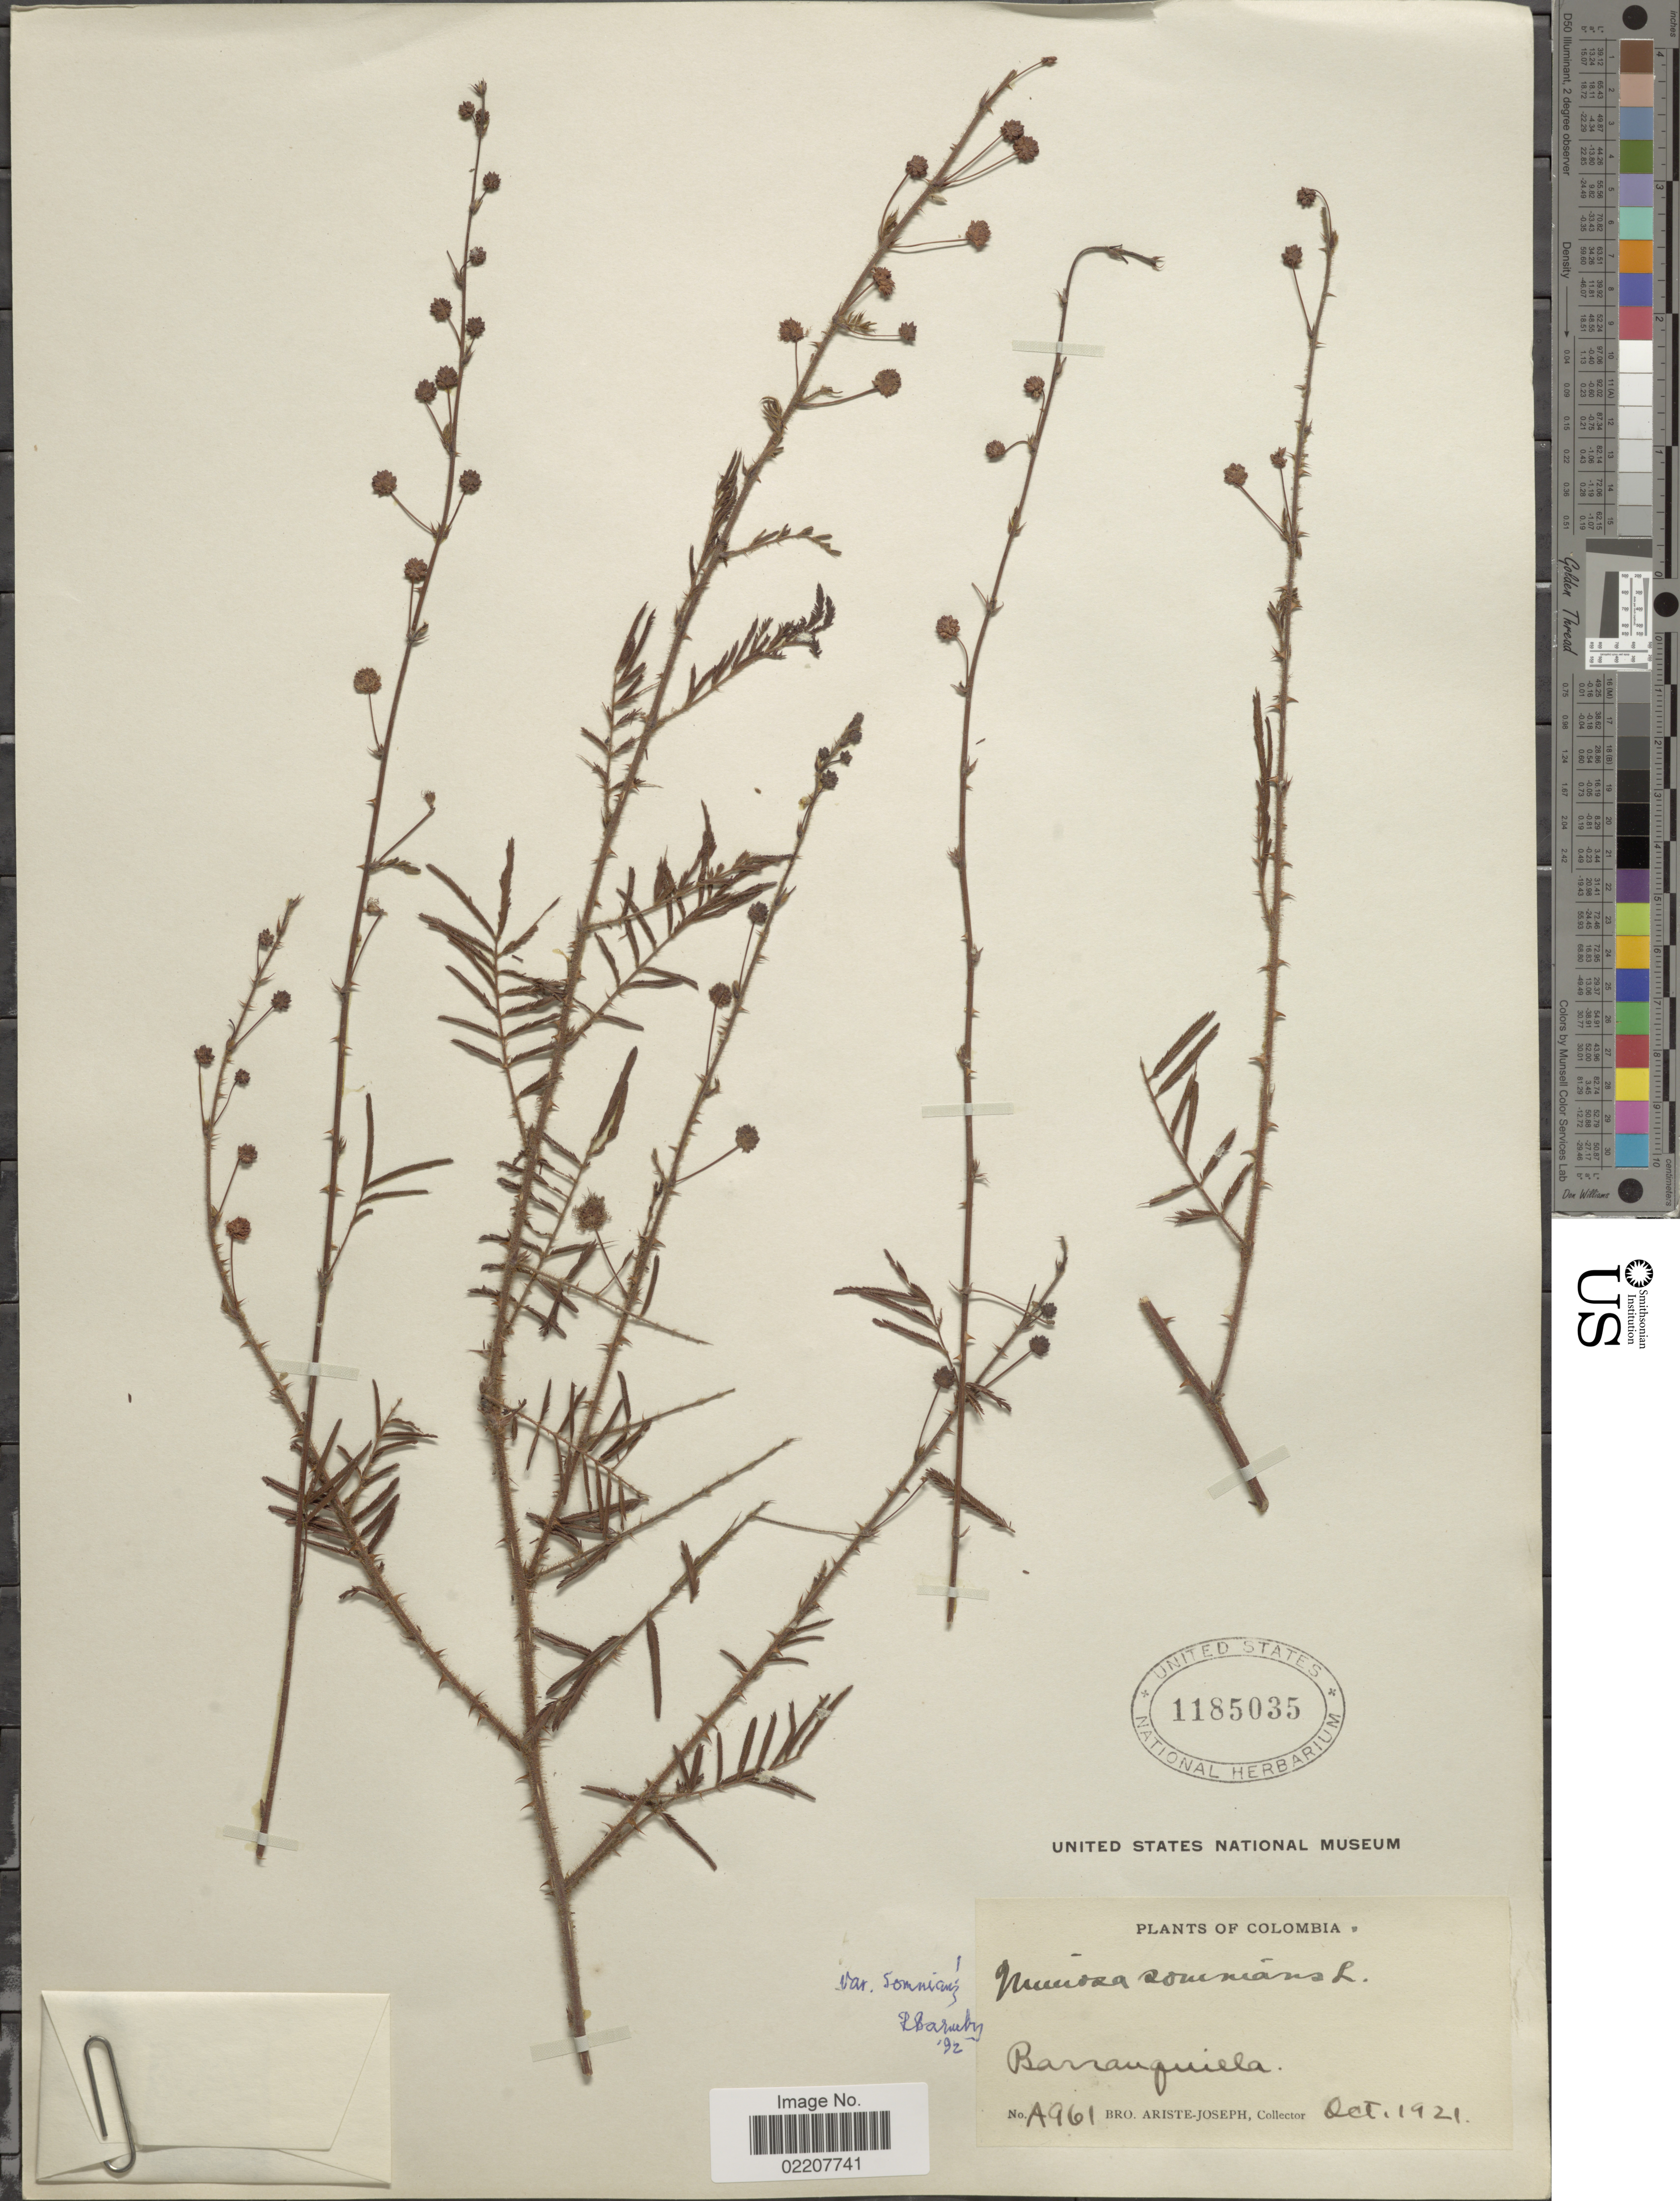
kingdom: Plantae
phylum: Tracheophyta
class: Magnoliopsida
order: Fabales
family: Fabaceae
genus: Mimosa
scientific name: Mimosa somnians var. somnians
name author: Humb. & Bonpl. ex Willd.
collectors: Bro. Ariste-Joseph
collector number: A961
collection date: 1921-12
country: Colombia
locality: Barranquiela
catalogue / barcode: US 1185035